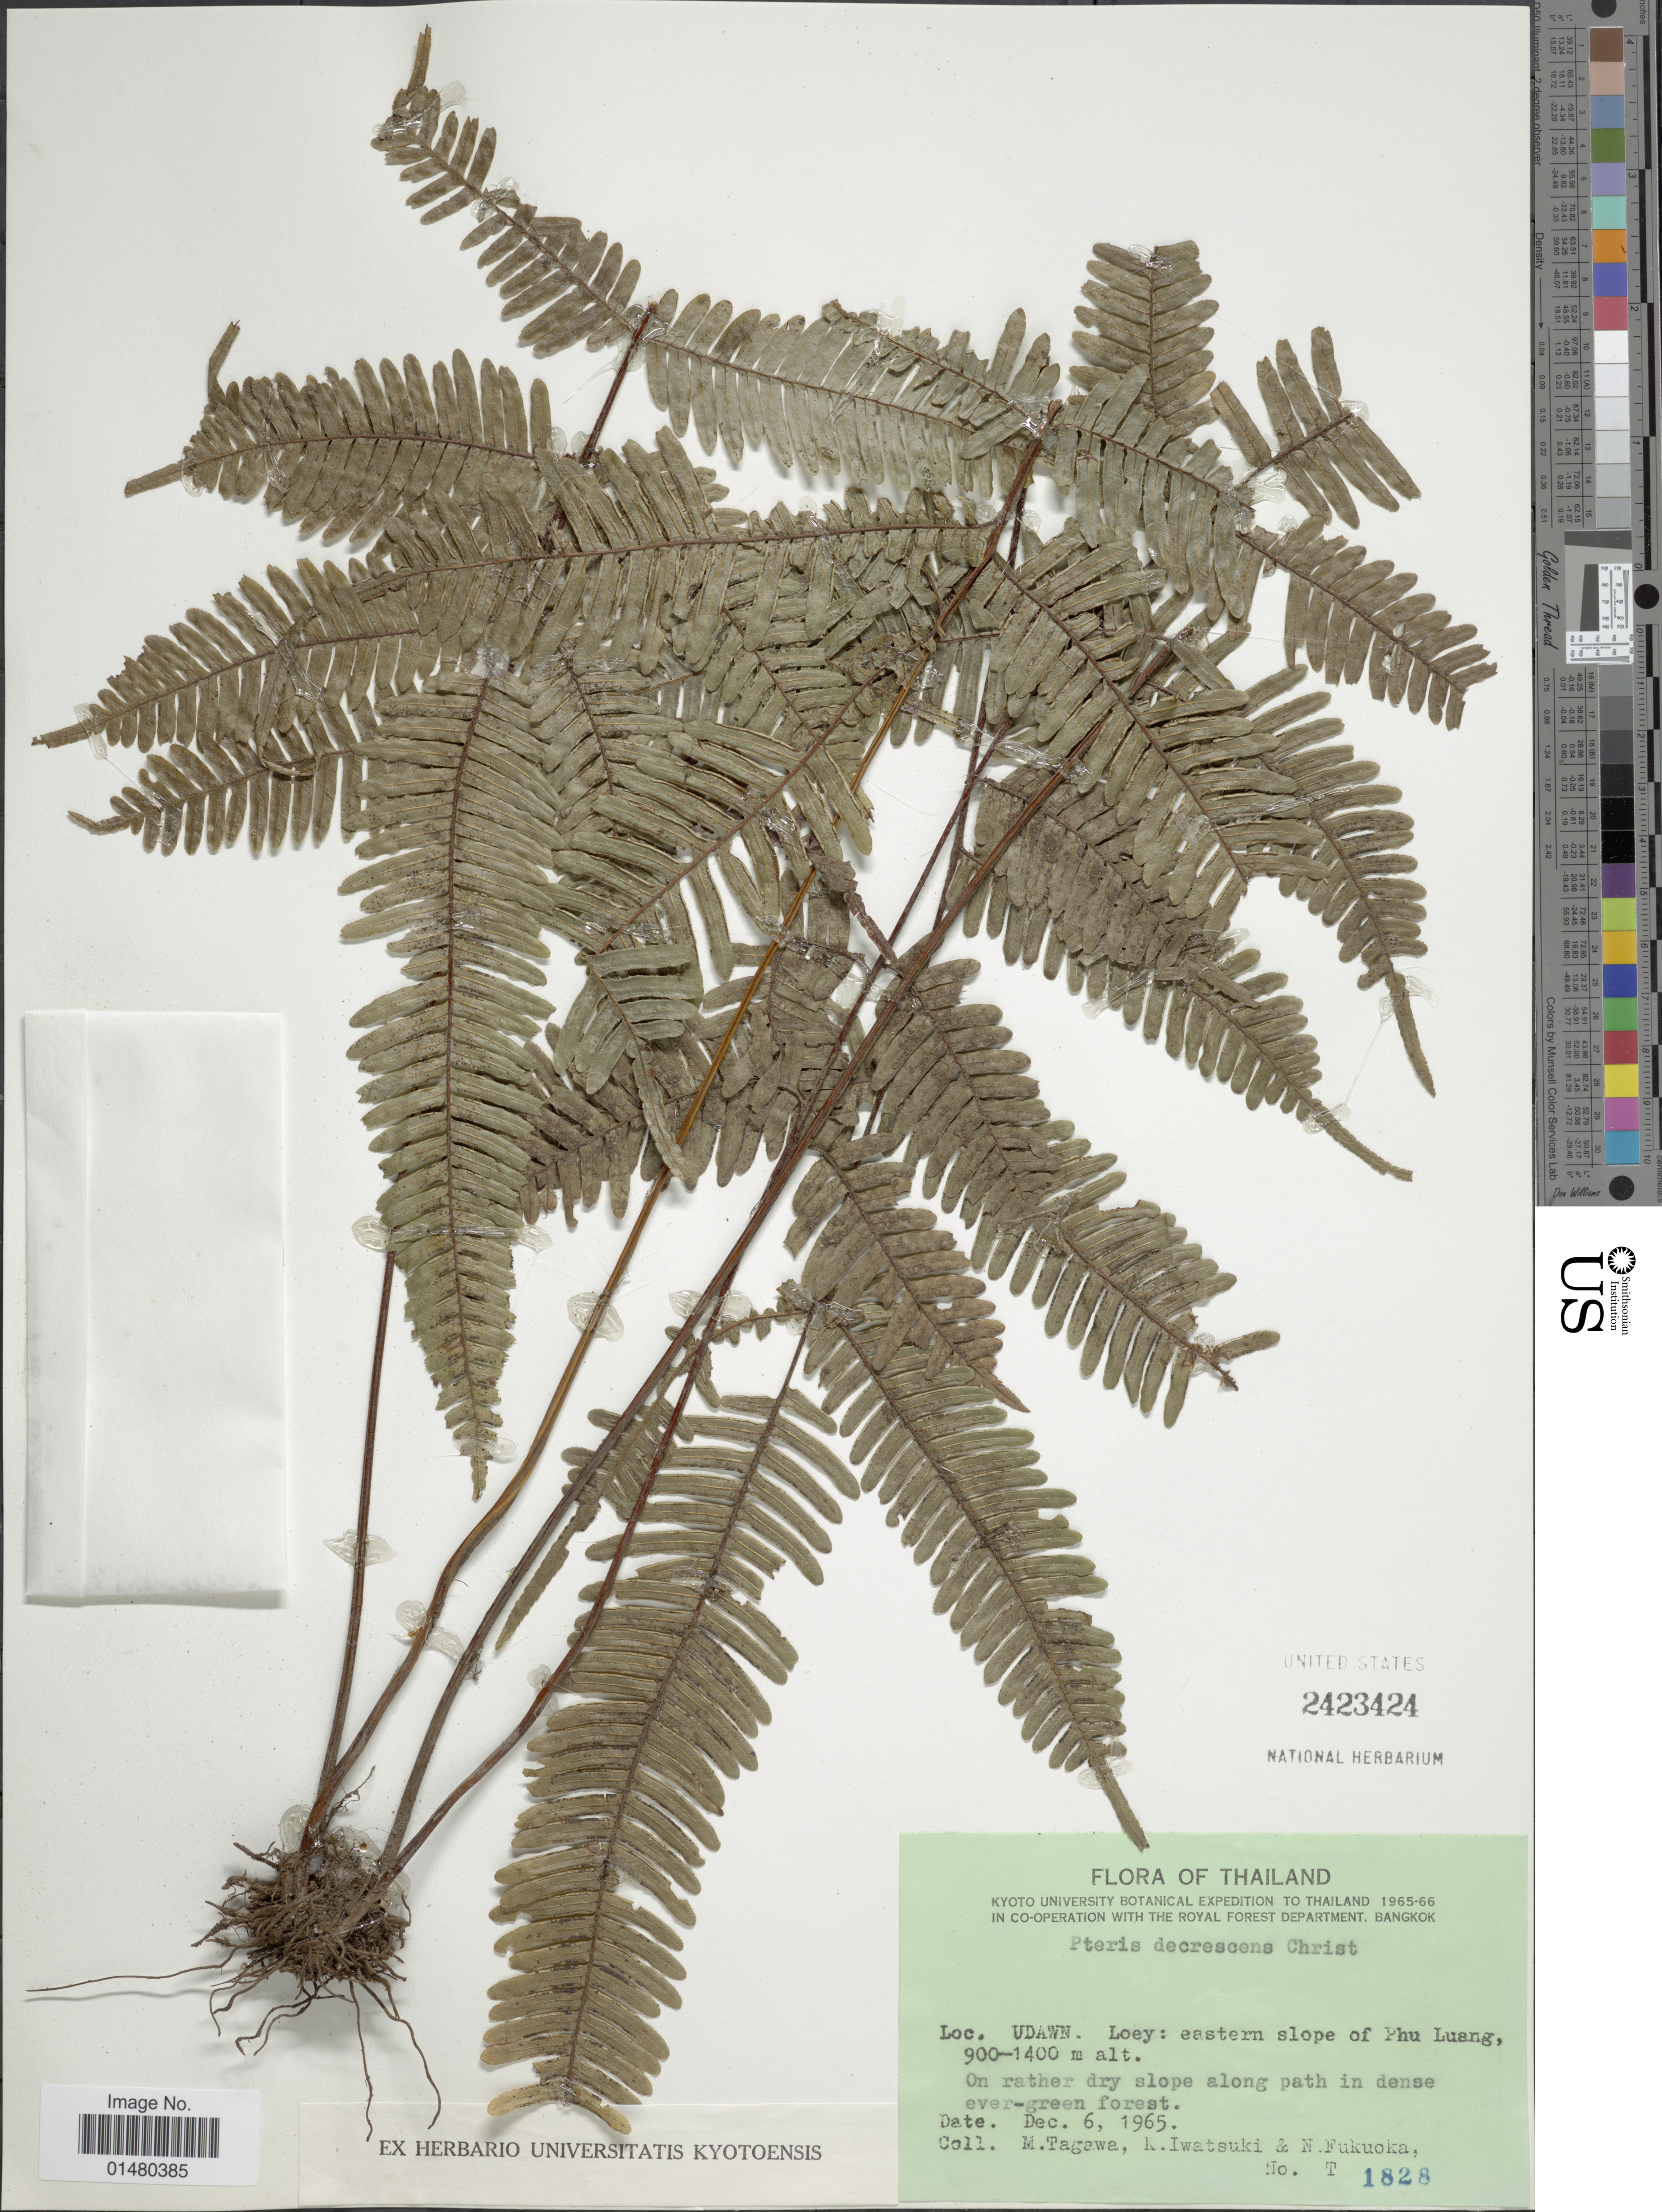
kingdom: Plantae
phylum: Tracheophyta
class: Polypodiopsida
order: Polypodiales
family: Pteridaceae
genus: Pteris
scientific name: Pteris decrescens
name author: Christ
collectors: M. Tagawa, K. Iwatsuki & N. Fukuoka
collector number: T 1828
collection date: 1965-12-06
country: Thailand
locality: Udawn. Loey: eastern slope of Phu Luang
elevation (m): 900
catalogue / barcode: US 2423424